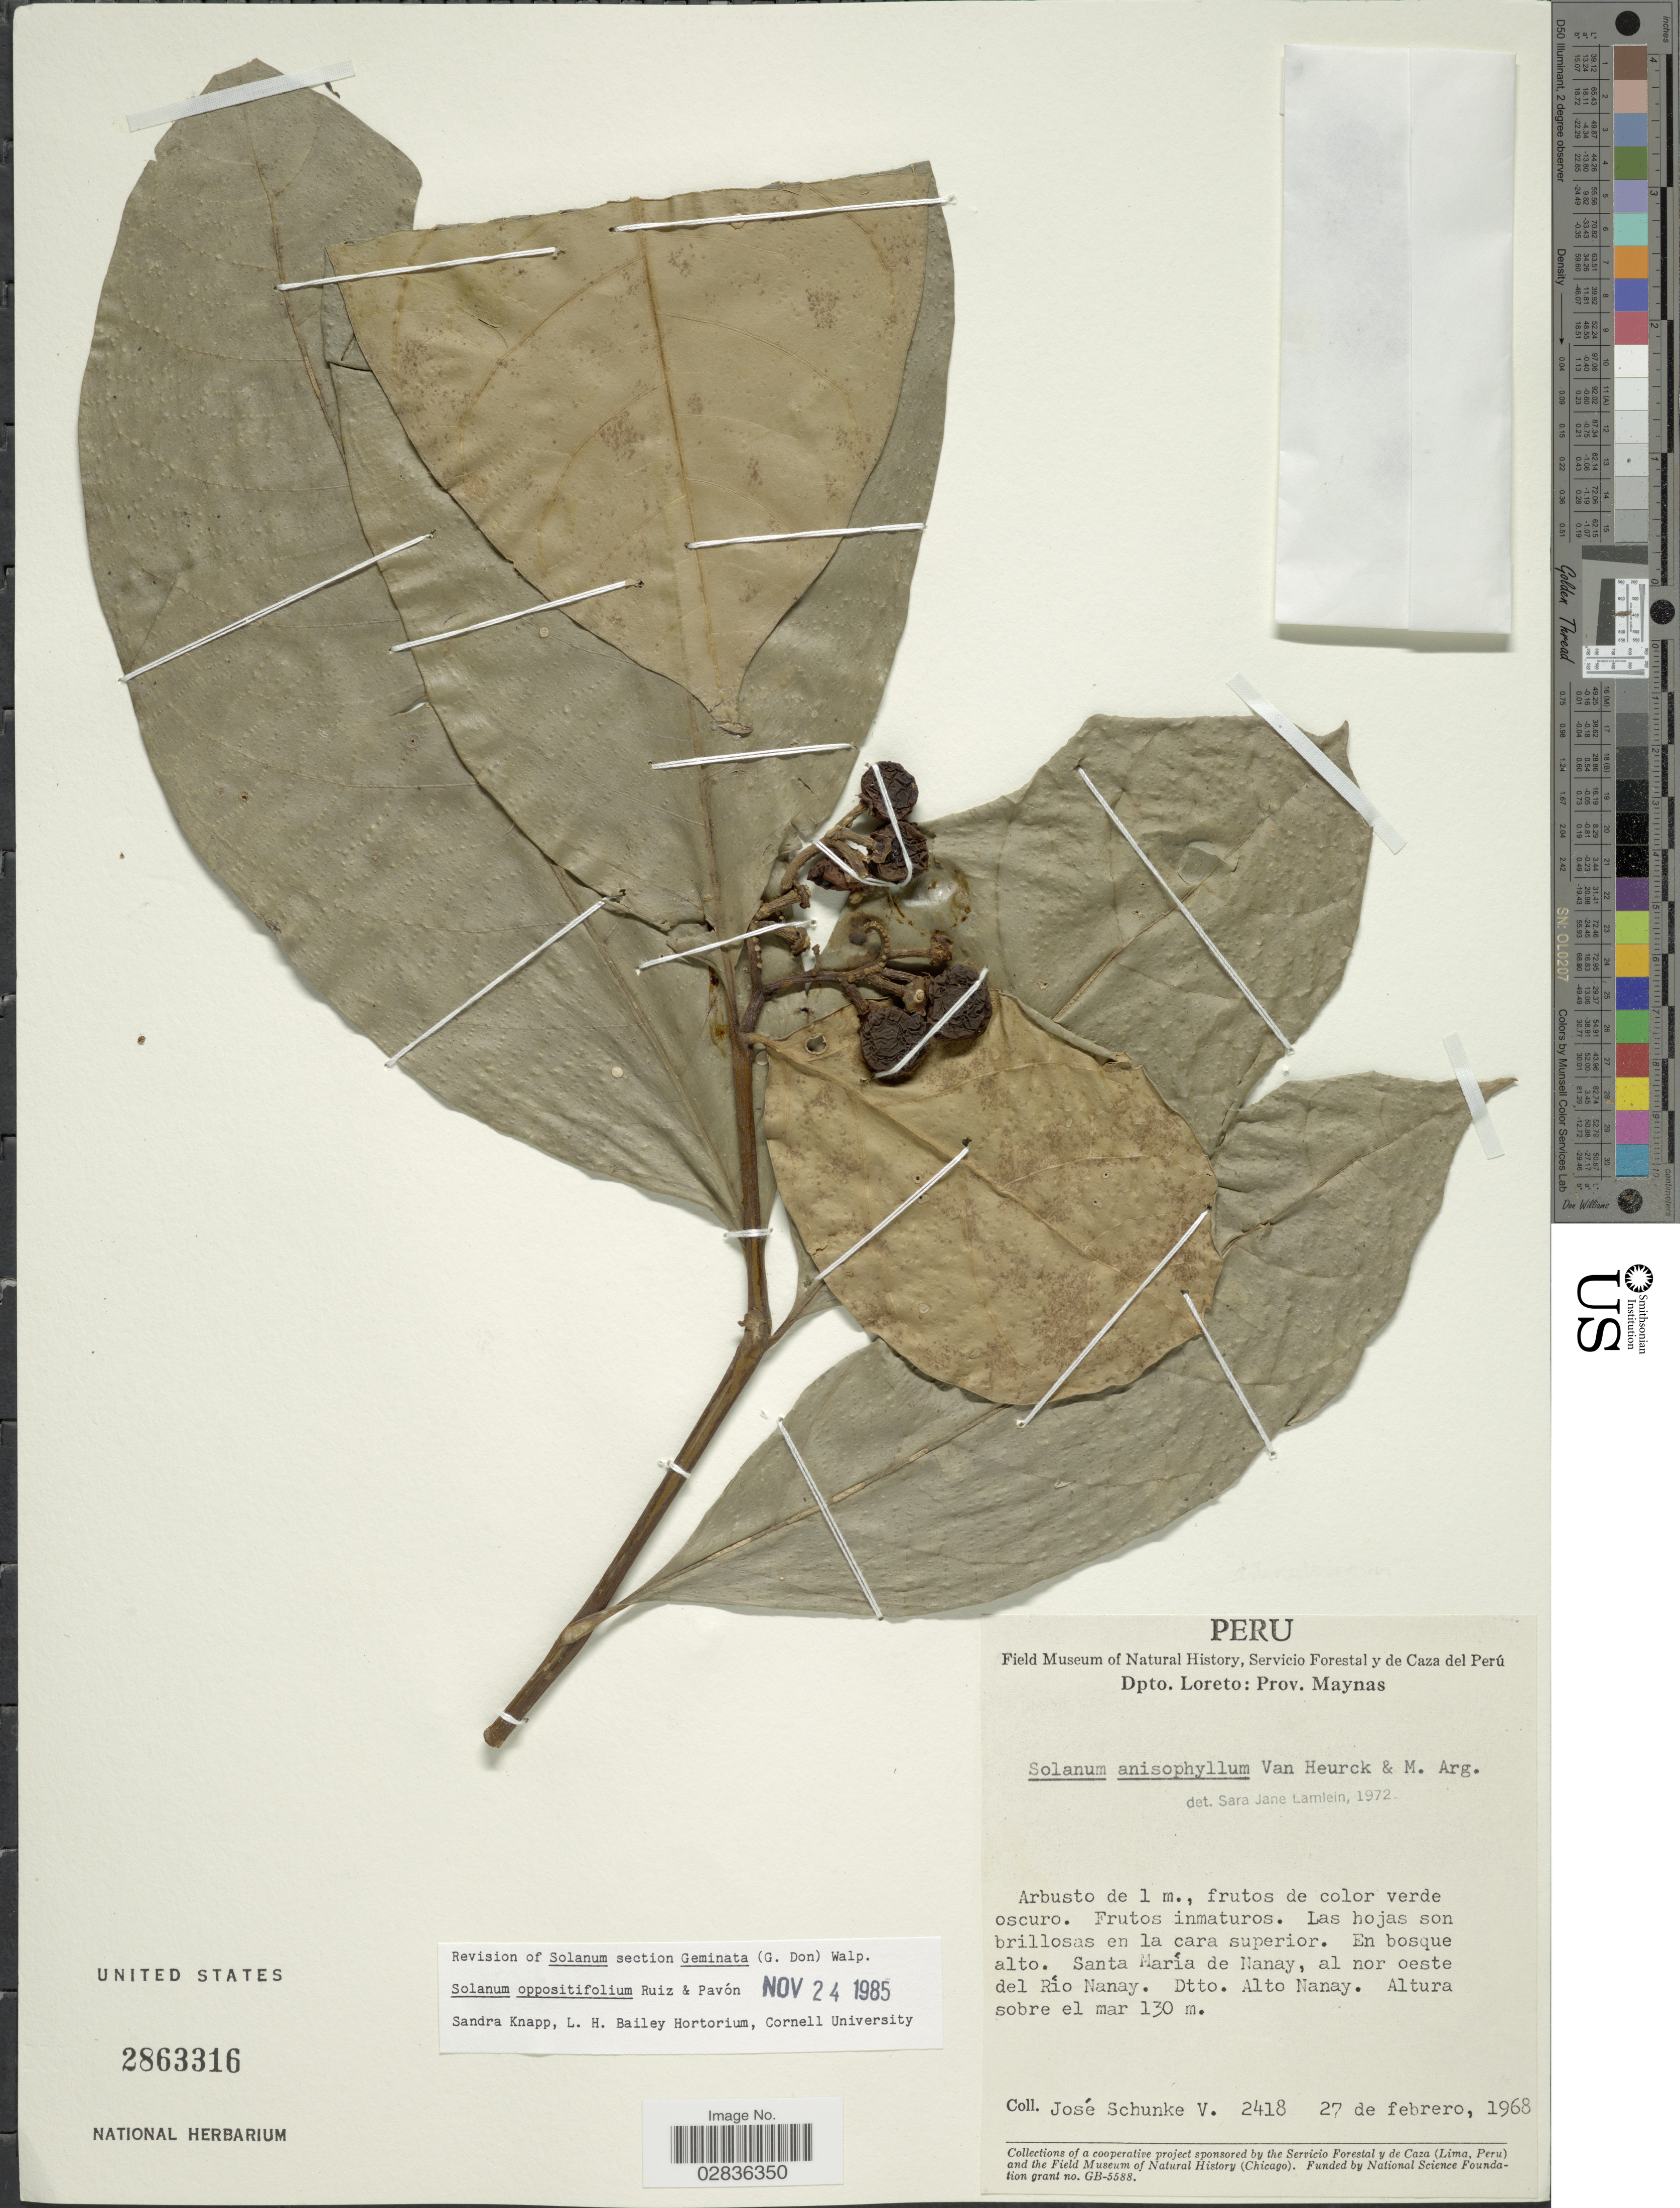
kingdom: Plantae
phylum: Tracheophyta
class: Magnoliopsida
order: Solanales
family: Solanaceae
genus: Solanum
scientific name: Solanum oppositifolium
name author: Ruiz & Pav.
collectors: J. Schunke Vigo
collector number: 2418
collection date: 1968-02-27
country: Peru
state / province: Loreto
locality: Dpto.: Loreto: Prov. Maynas. Santa María de Nanay, al nor oeste del Río Nanay. Dtto. Alto Nanay.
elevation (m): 130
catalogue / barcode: US 2863316